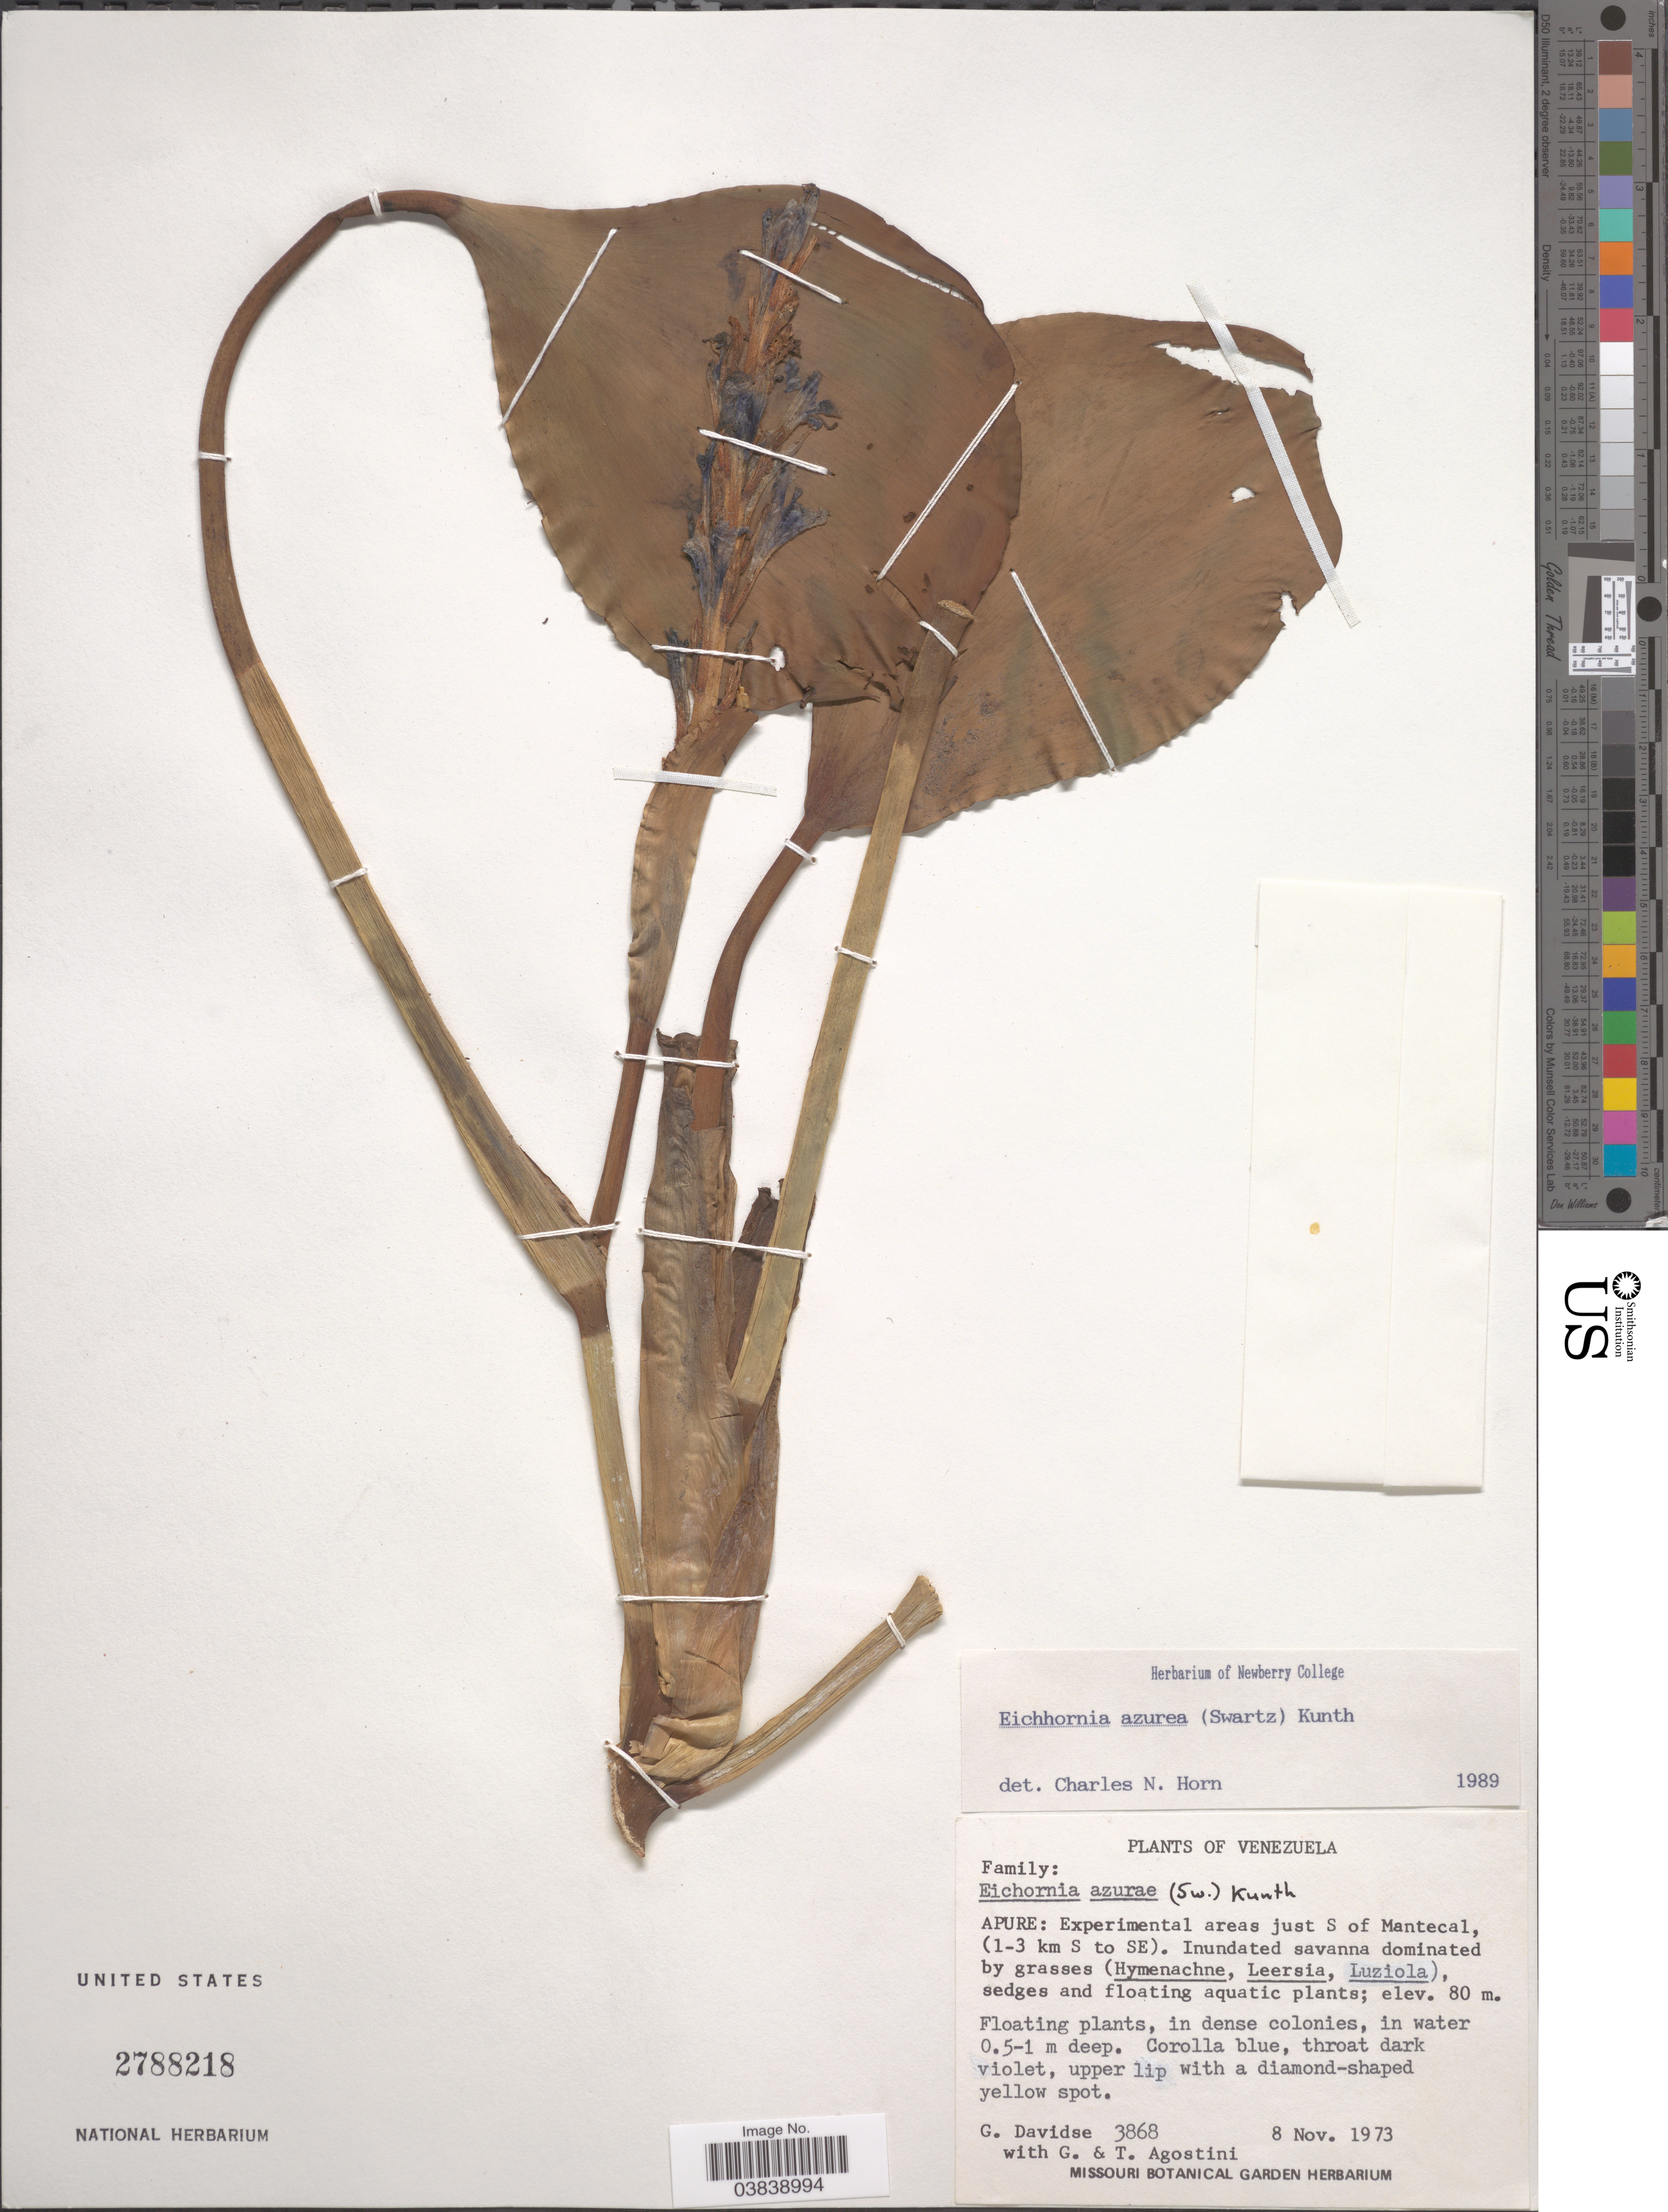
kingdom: Plantae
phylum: Tracheophyta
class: Liliopsida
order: Commelinales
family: Pontederiaceae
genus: Eichhornia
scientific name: Eichhornia azurea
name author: (Sw.) Kunth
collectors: G. Davidse, G. Agostini & T. Agostini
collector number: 3868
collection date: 1973-11-08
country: Venezuela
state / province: Apure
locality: Experimental areas just S of Mantecal, (1-3 km S to SE).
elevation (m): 80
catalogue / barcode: US 2788218